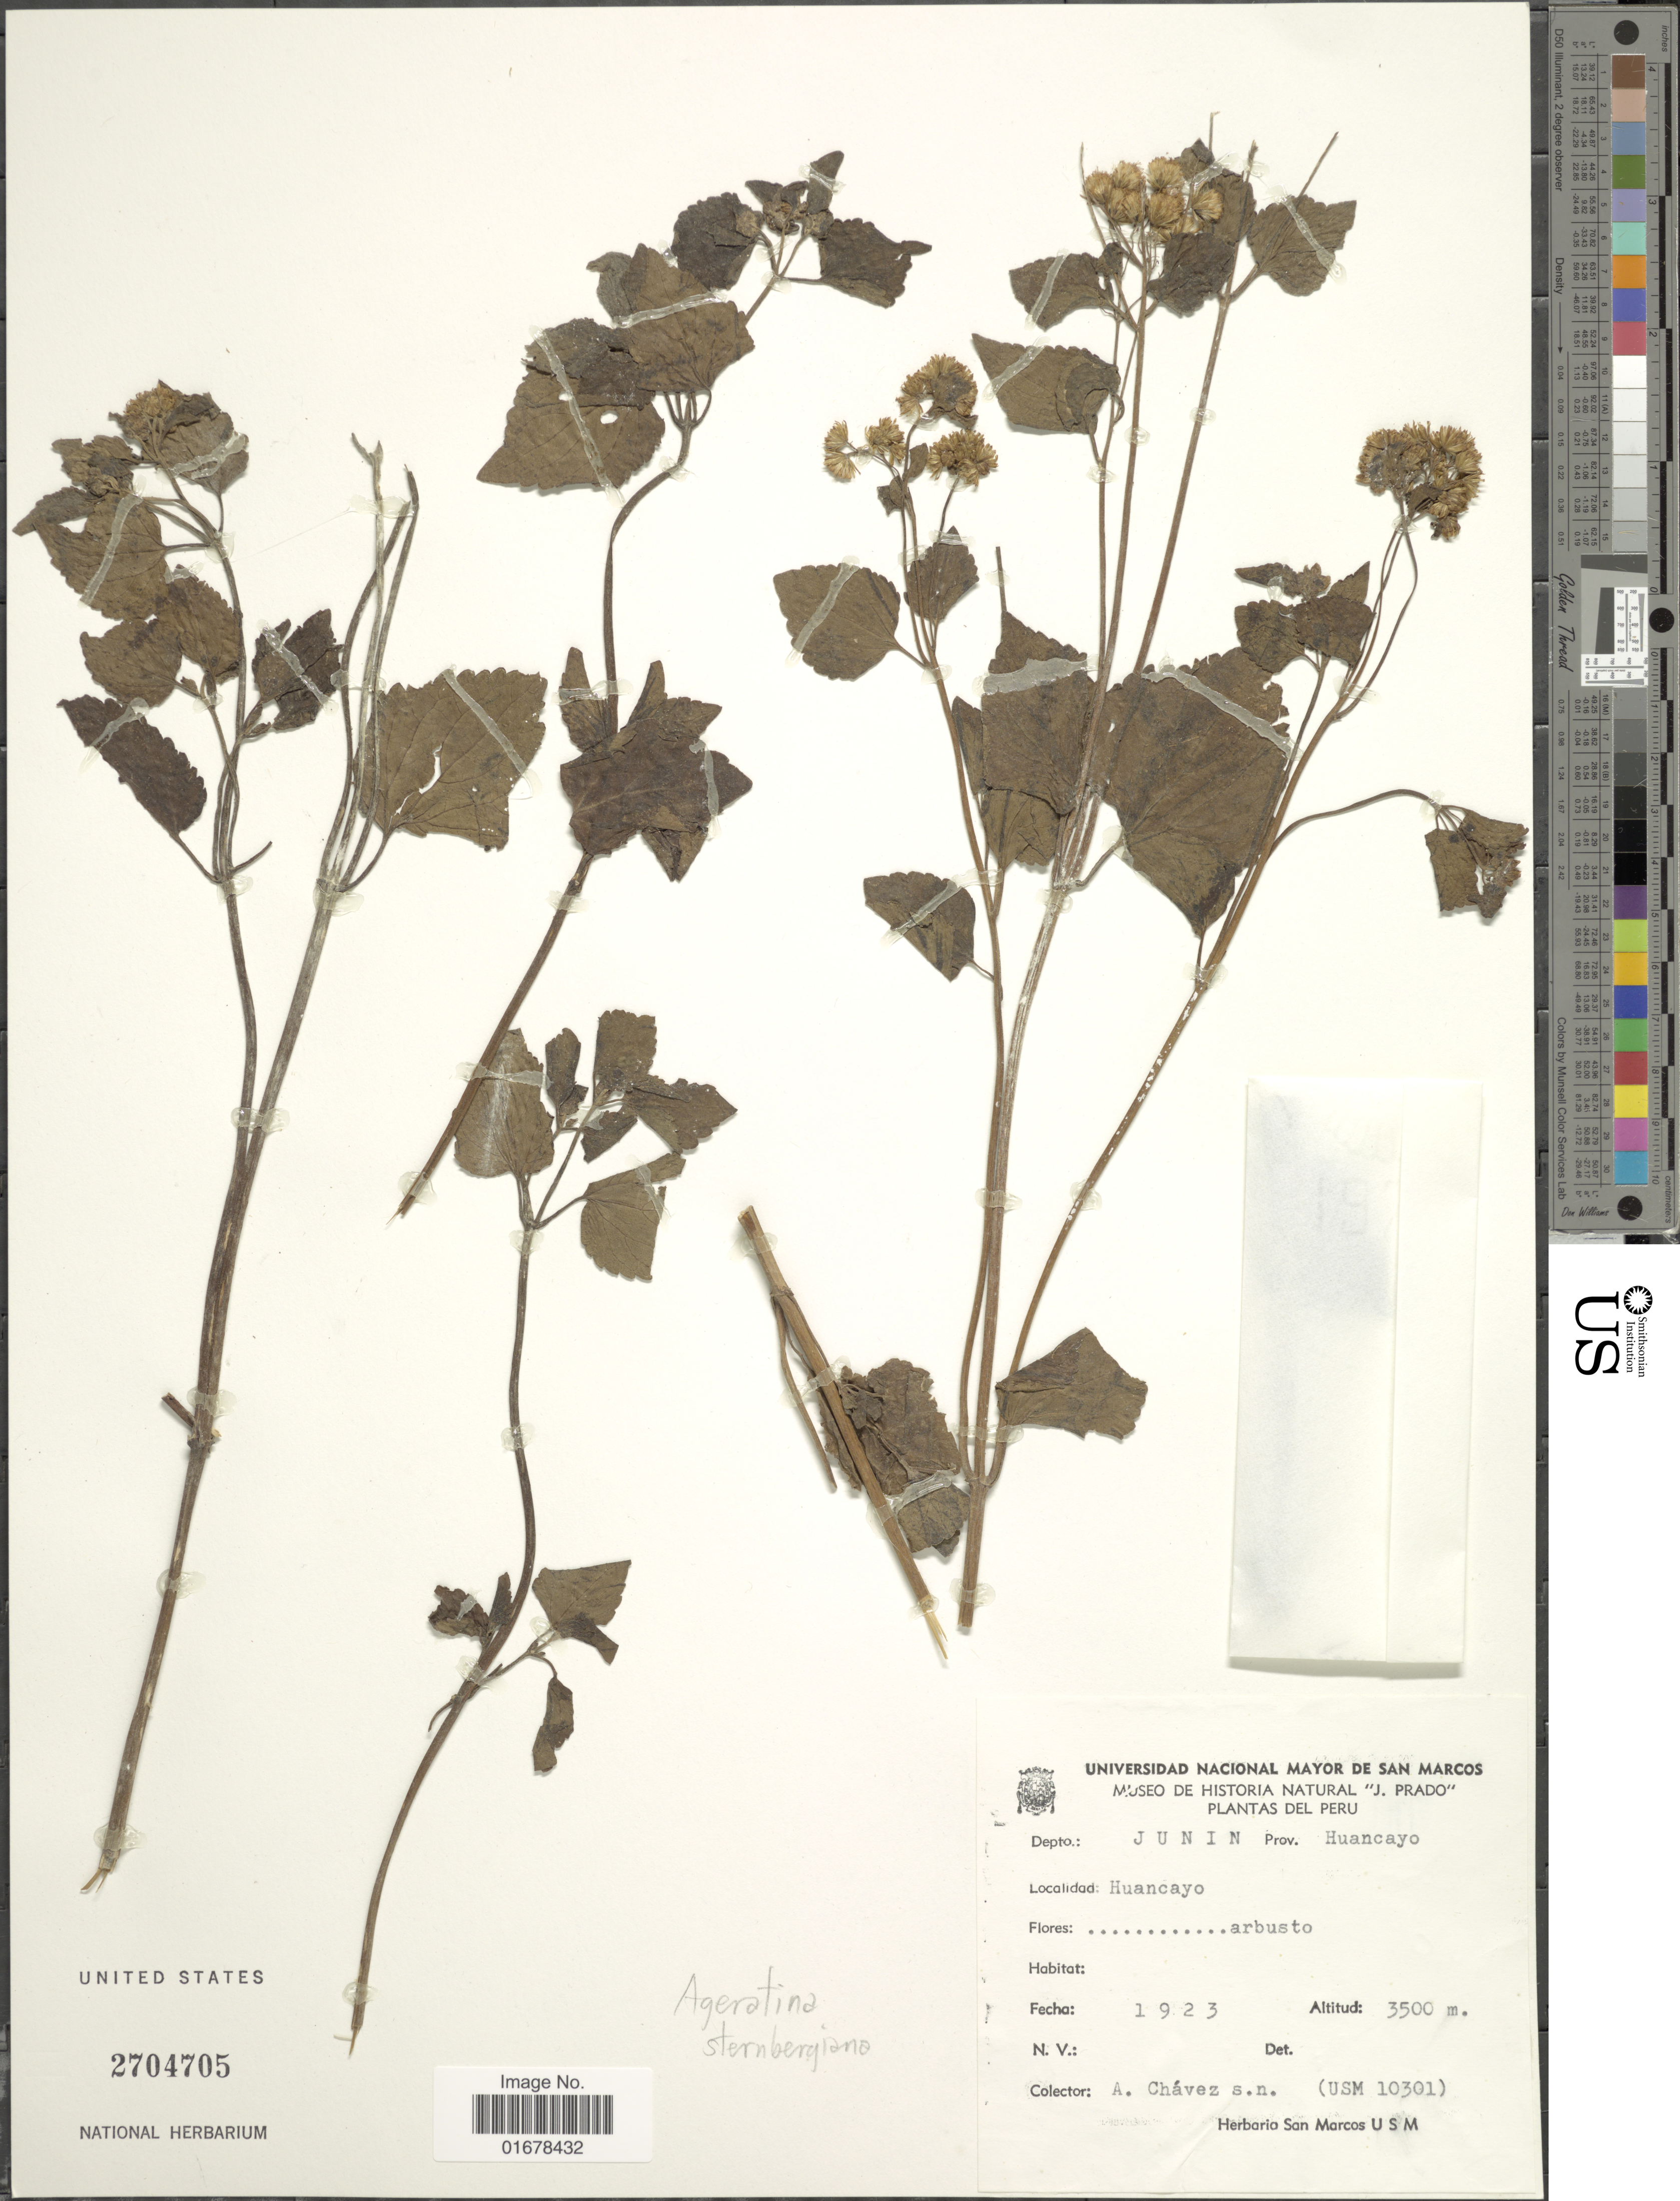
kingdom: Plantae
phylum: Tracheophyta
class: Magnoliopsida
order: Asterales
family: Asteraceae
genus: Ageratina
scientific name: Ageratina sternbergiana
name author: (DC.) R.M. King & H. Rob.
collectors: A. Chavez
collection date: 1923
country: Peru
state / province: Junín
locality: Depto. Junin, Prov. Huancayo, Huancayo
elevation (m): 3500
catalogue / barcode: US 27047505